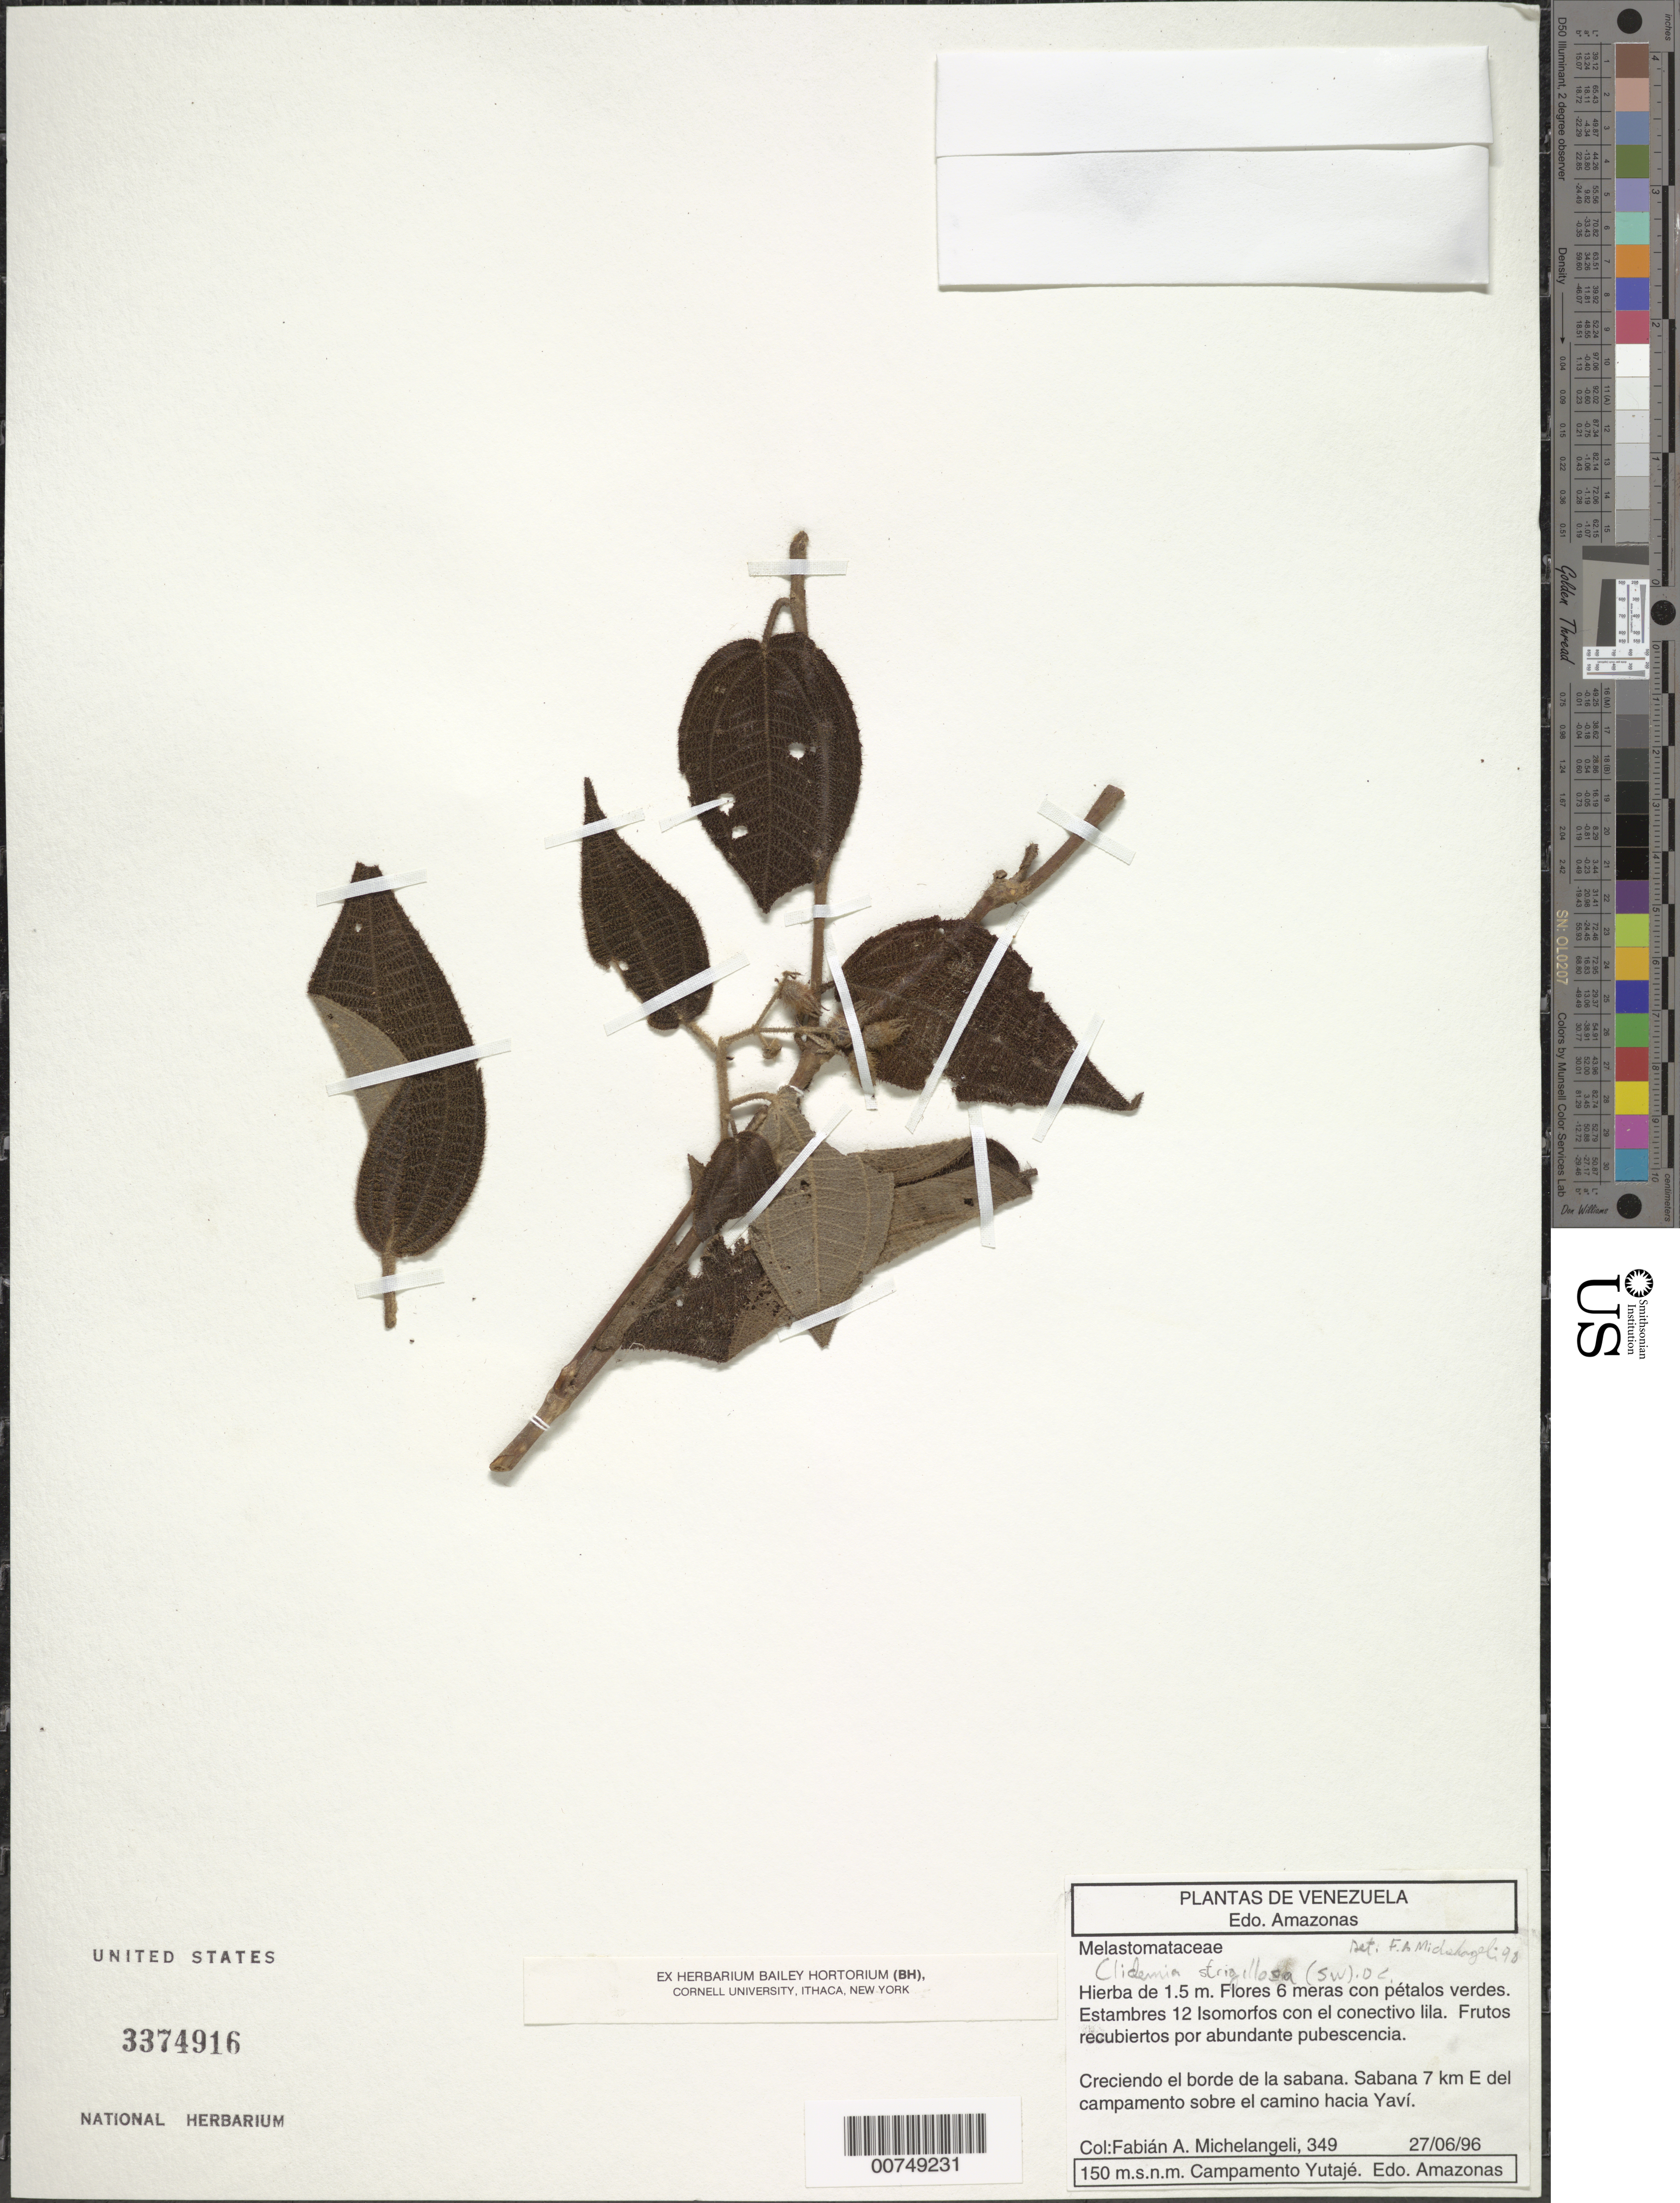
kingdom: Plantae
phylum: Tracheophyta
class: Magnoliopsida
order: Myrtales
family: Melastomataceae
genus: Clidemia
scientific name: Clidemia strigillosa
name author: (Sw.) DC.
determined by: Michelangeli, F. A.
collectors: F. A. Michelangeli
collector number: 349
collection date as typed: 27-Jun-96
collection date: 1996-06-27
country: Venezuela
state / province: Amazonas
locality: Yaví, 7 km E del campamento sobre el camino hacia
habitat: Creciendo el borde de la sabana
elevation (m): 150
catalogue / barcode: US 3374916